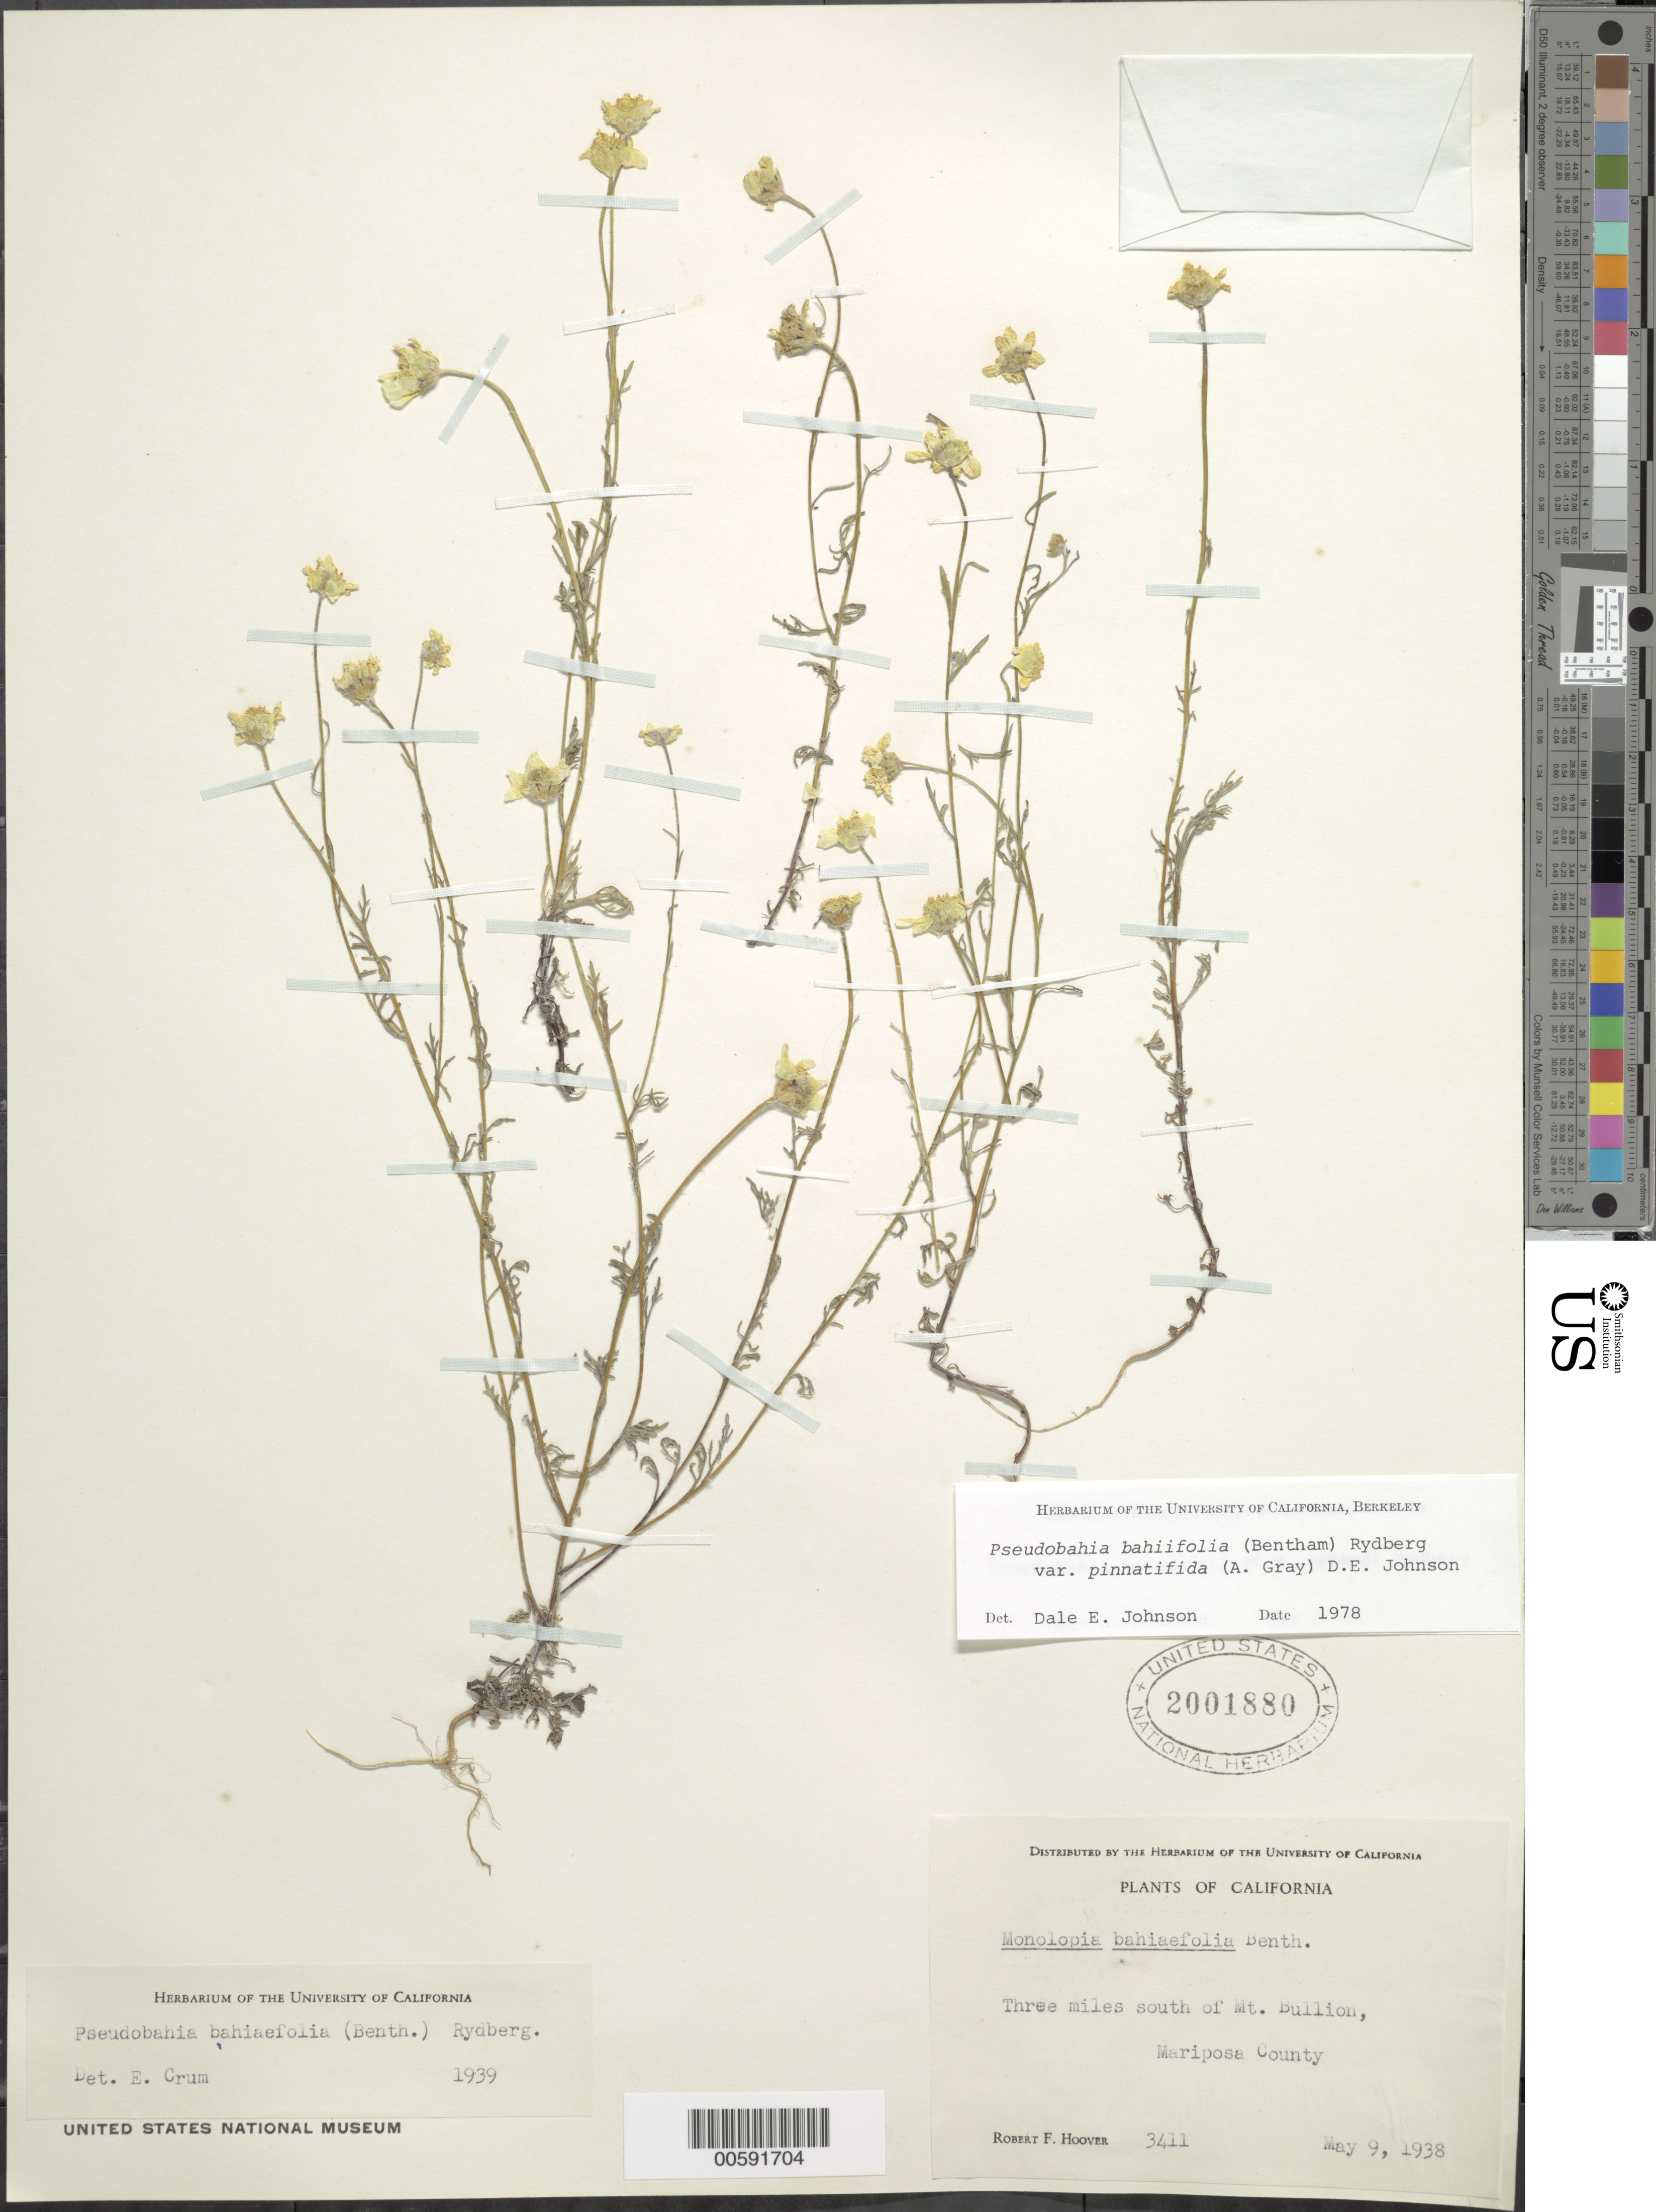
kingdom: Plantae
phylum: Tracheophyta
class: Magnoliopsida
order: Asterales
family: Asteraceae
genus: Pseudobahia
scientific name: Pseudobahia bahiifolia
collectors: R. F. Hoover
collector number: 3411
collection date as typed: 09 May 1938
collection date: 1938-05-09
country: United States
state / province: California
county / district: Mariposa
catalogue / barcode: US 2001880